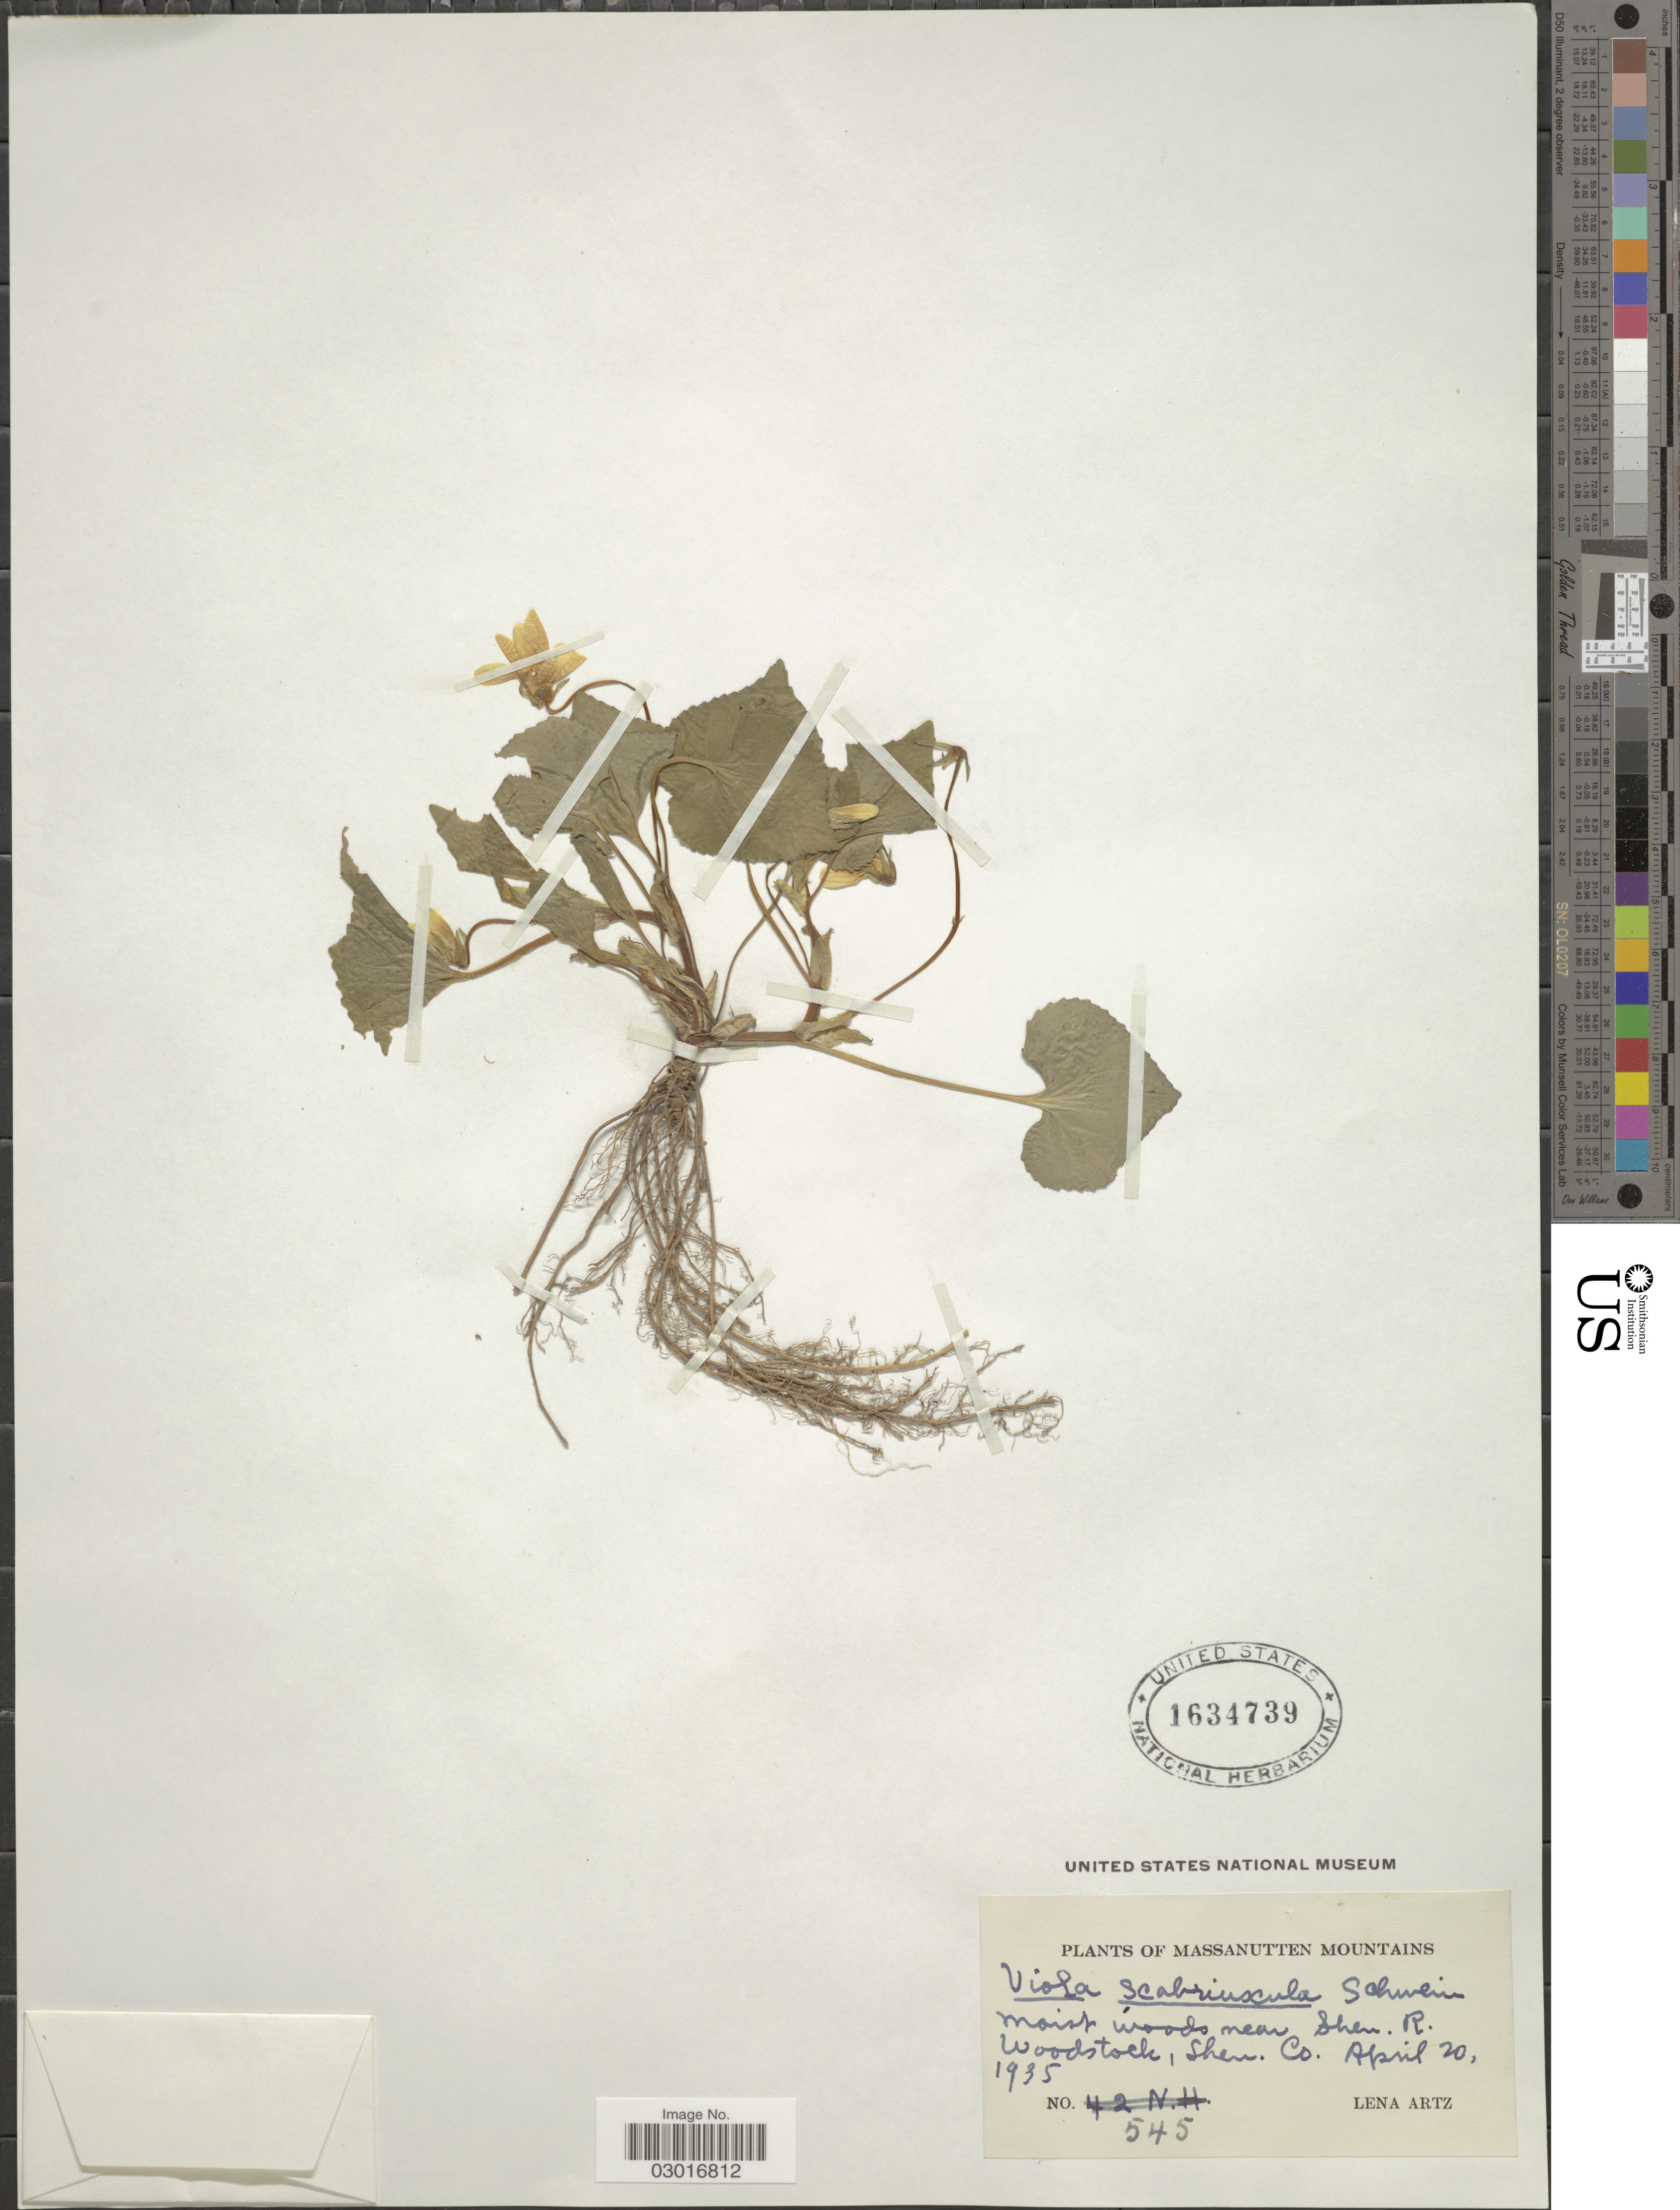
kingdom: Plantae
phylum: Tracheophyta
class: Magnoliopsida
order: Malpighiales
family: Violaceae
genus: Viola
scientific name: Viola scabriuscula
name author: (Torr. & A. Gray) Shafer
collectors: L. Artz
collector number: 545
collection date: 1935-04-20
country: United States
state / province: Virginia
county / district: Shenandoah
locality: Massanutten Mountains. Near Shen. R. Woodstock, Shen. Co.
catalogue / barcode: US 1634739